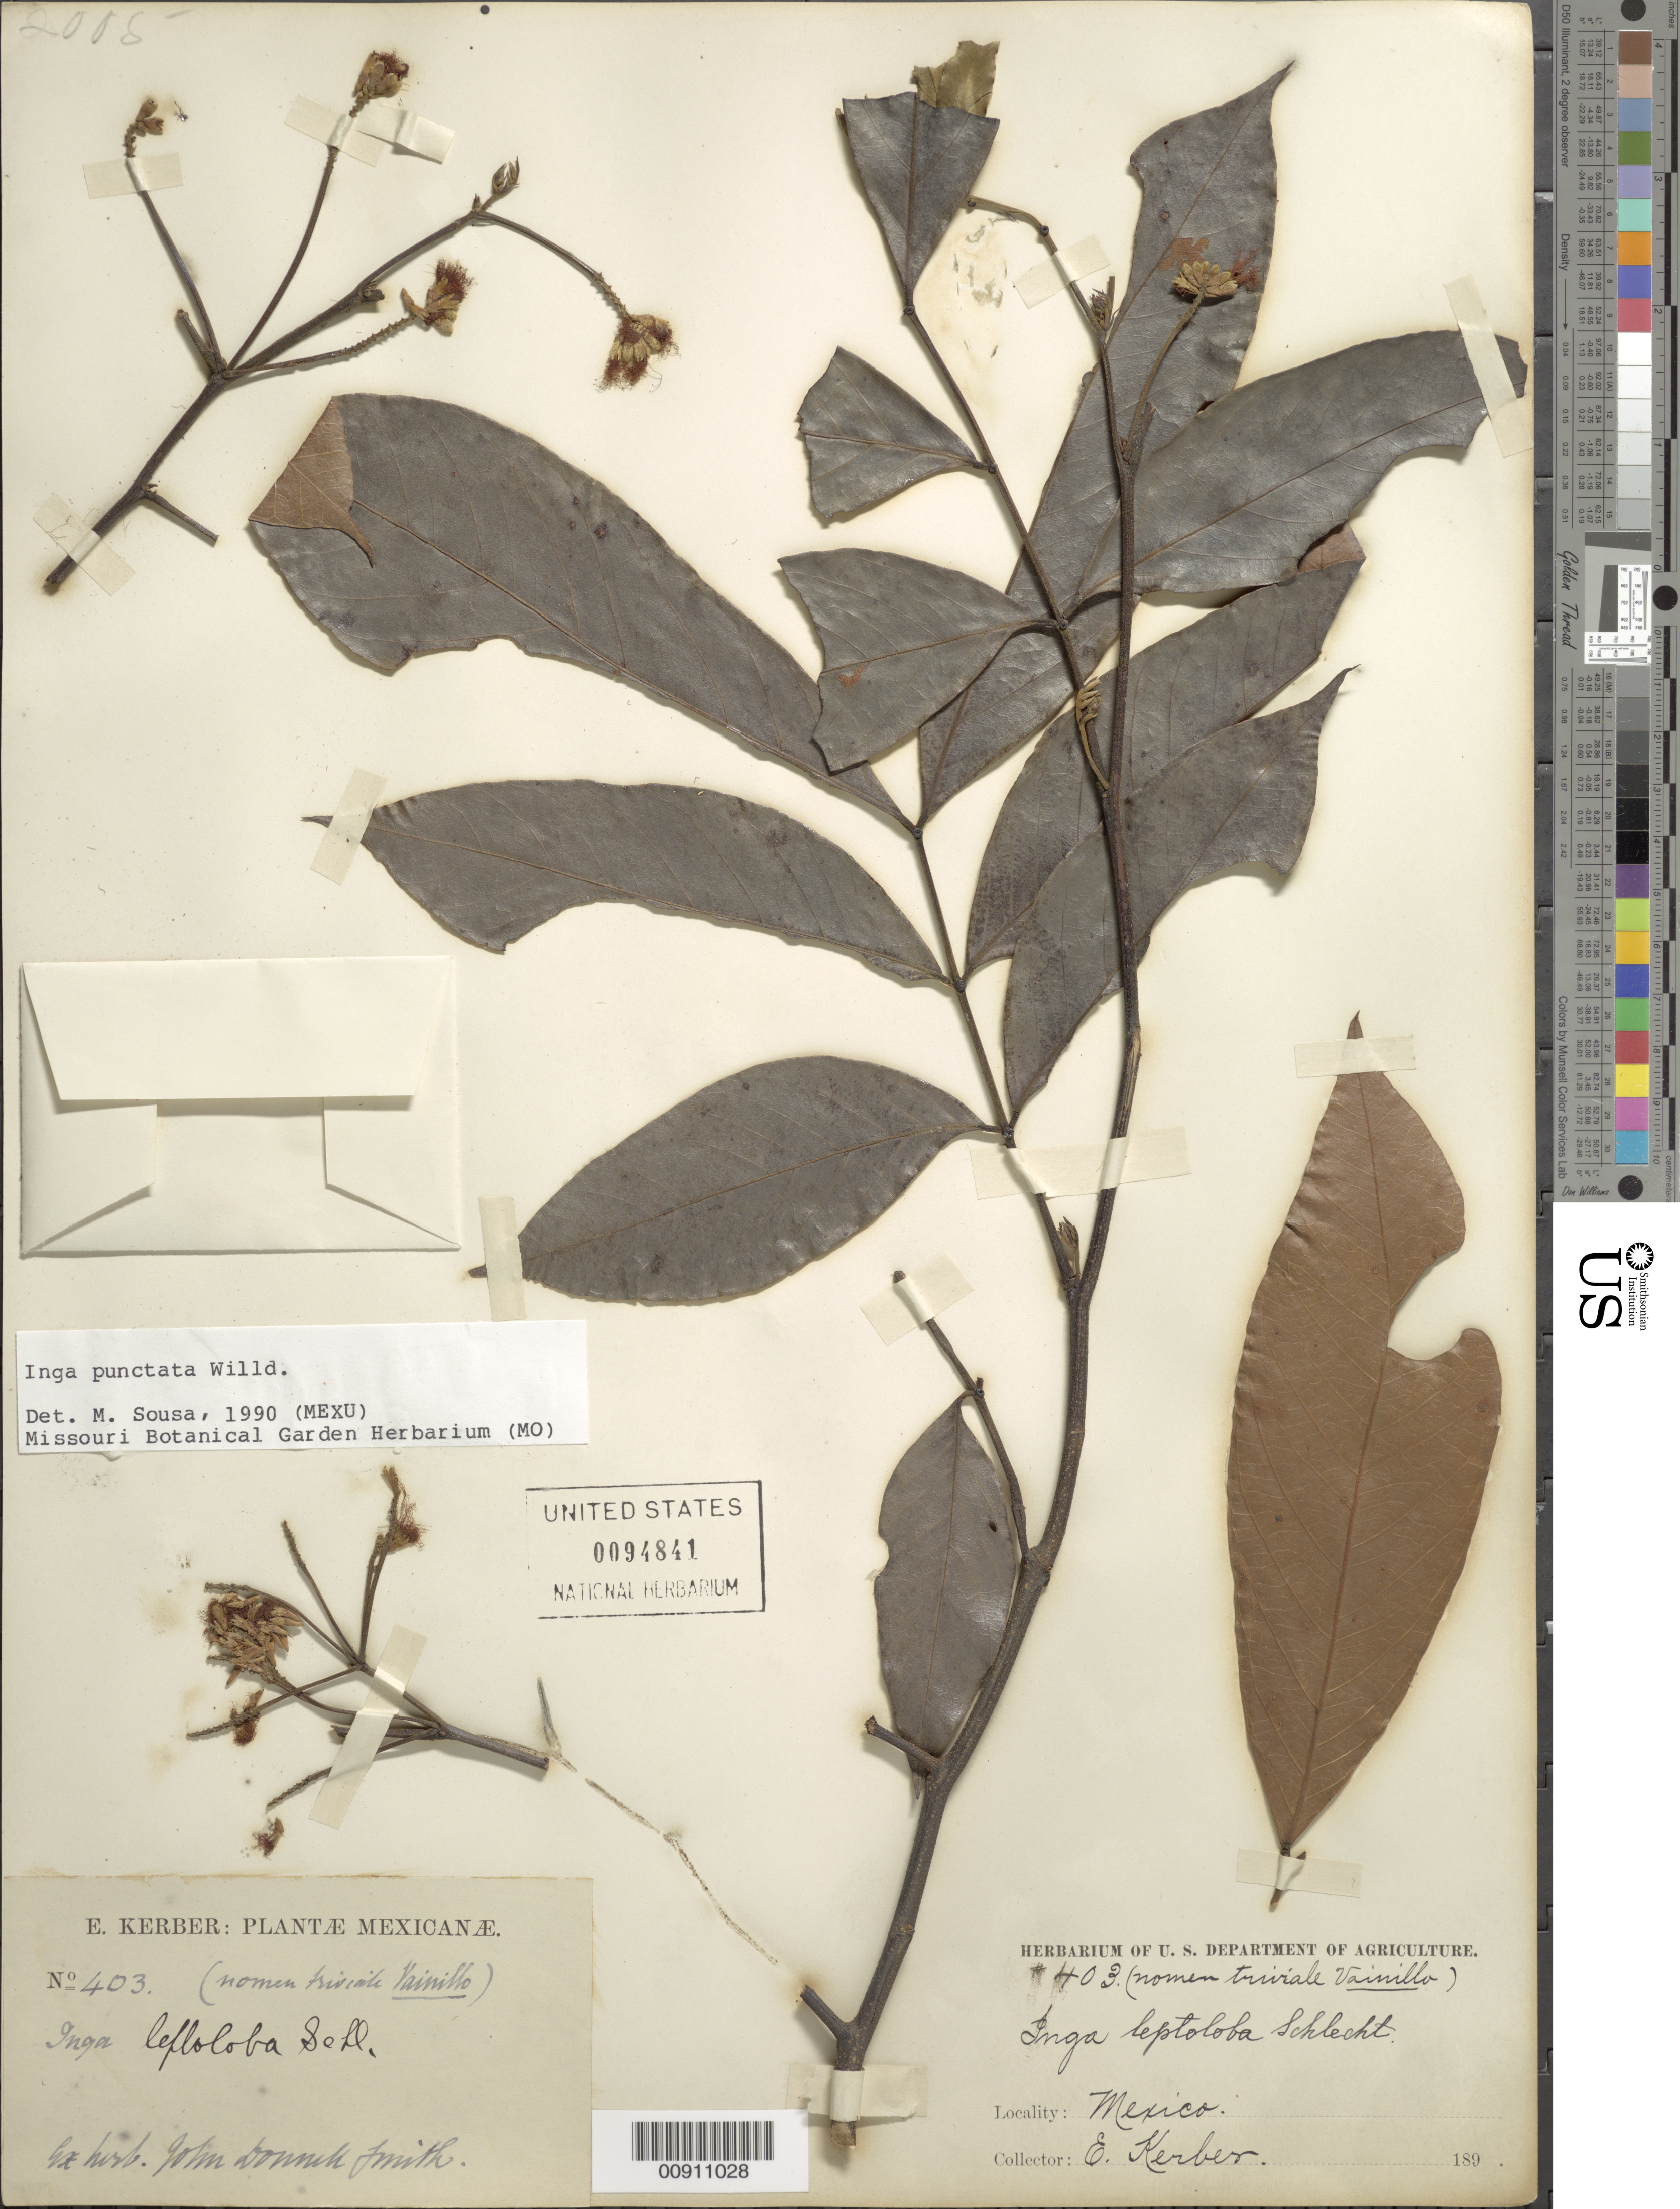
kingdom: Plantae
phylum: Tracheophyta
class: Magnoliopsida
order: Fabales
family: Fabaceae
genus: Inga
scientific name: Inga punctata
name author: Willd.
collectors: E. Kerber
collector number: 403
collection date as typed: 189-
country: Mexico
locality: Mexico.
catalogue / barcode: US 94841